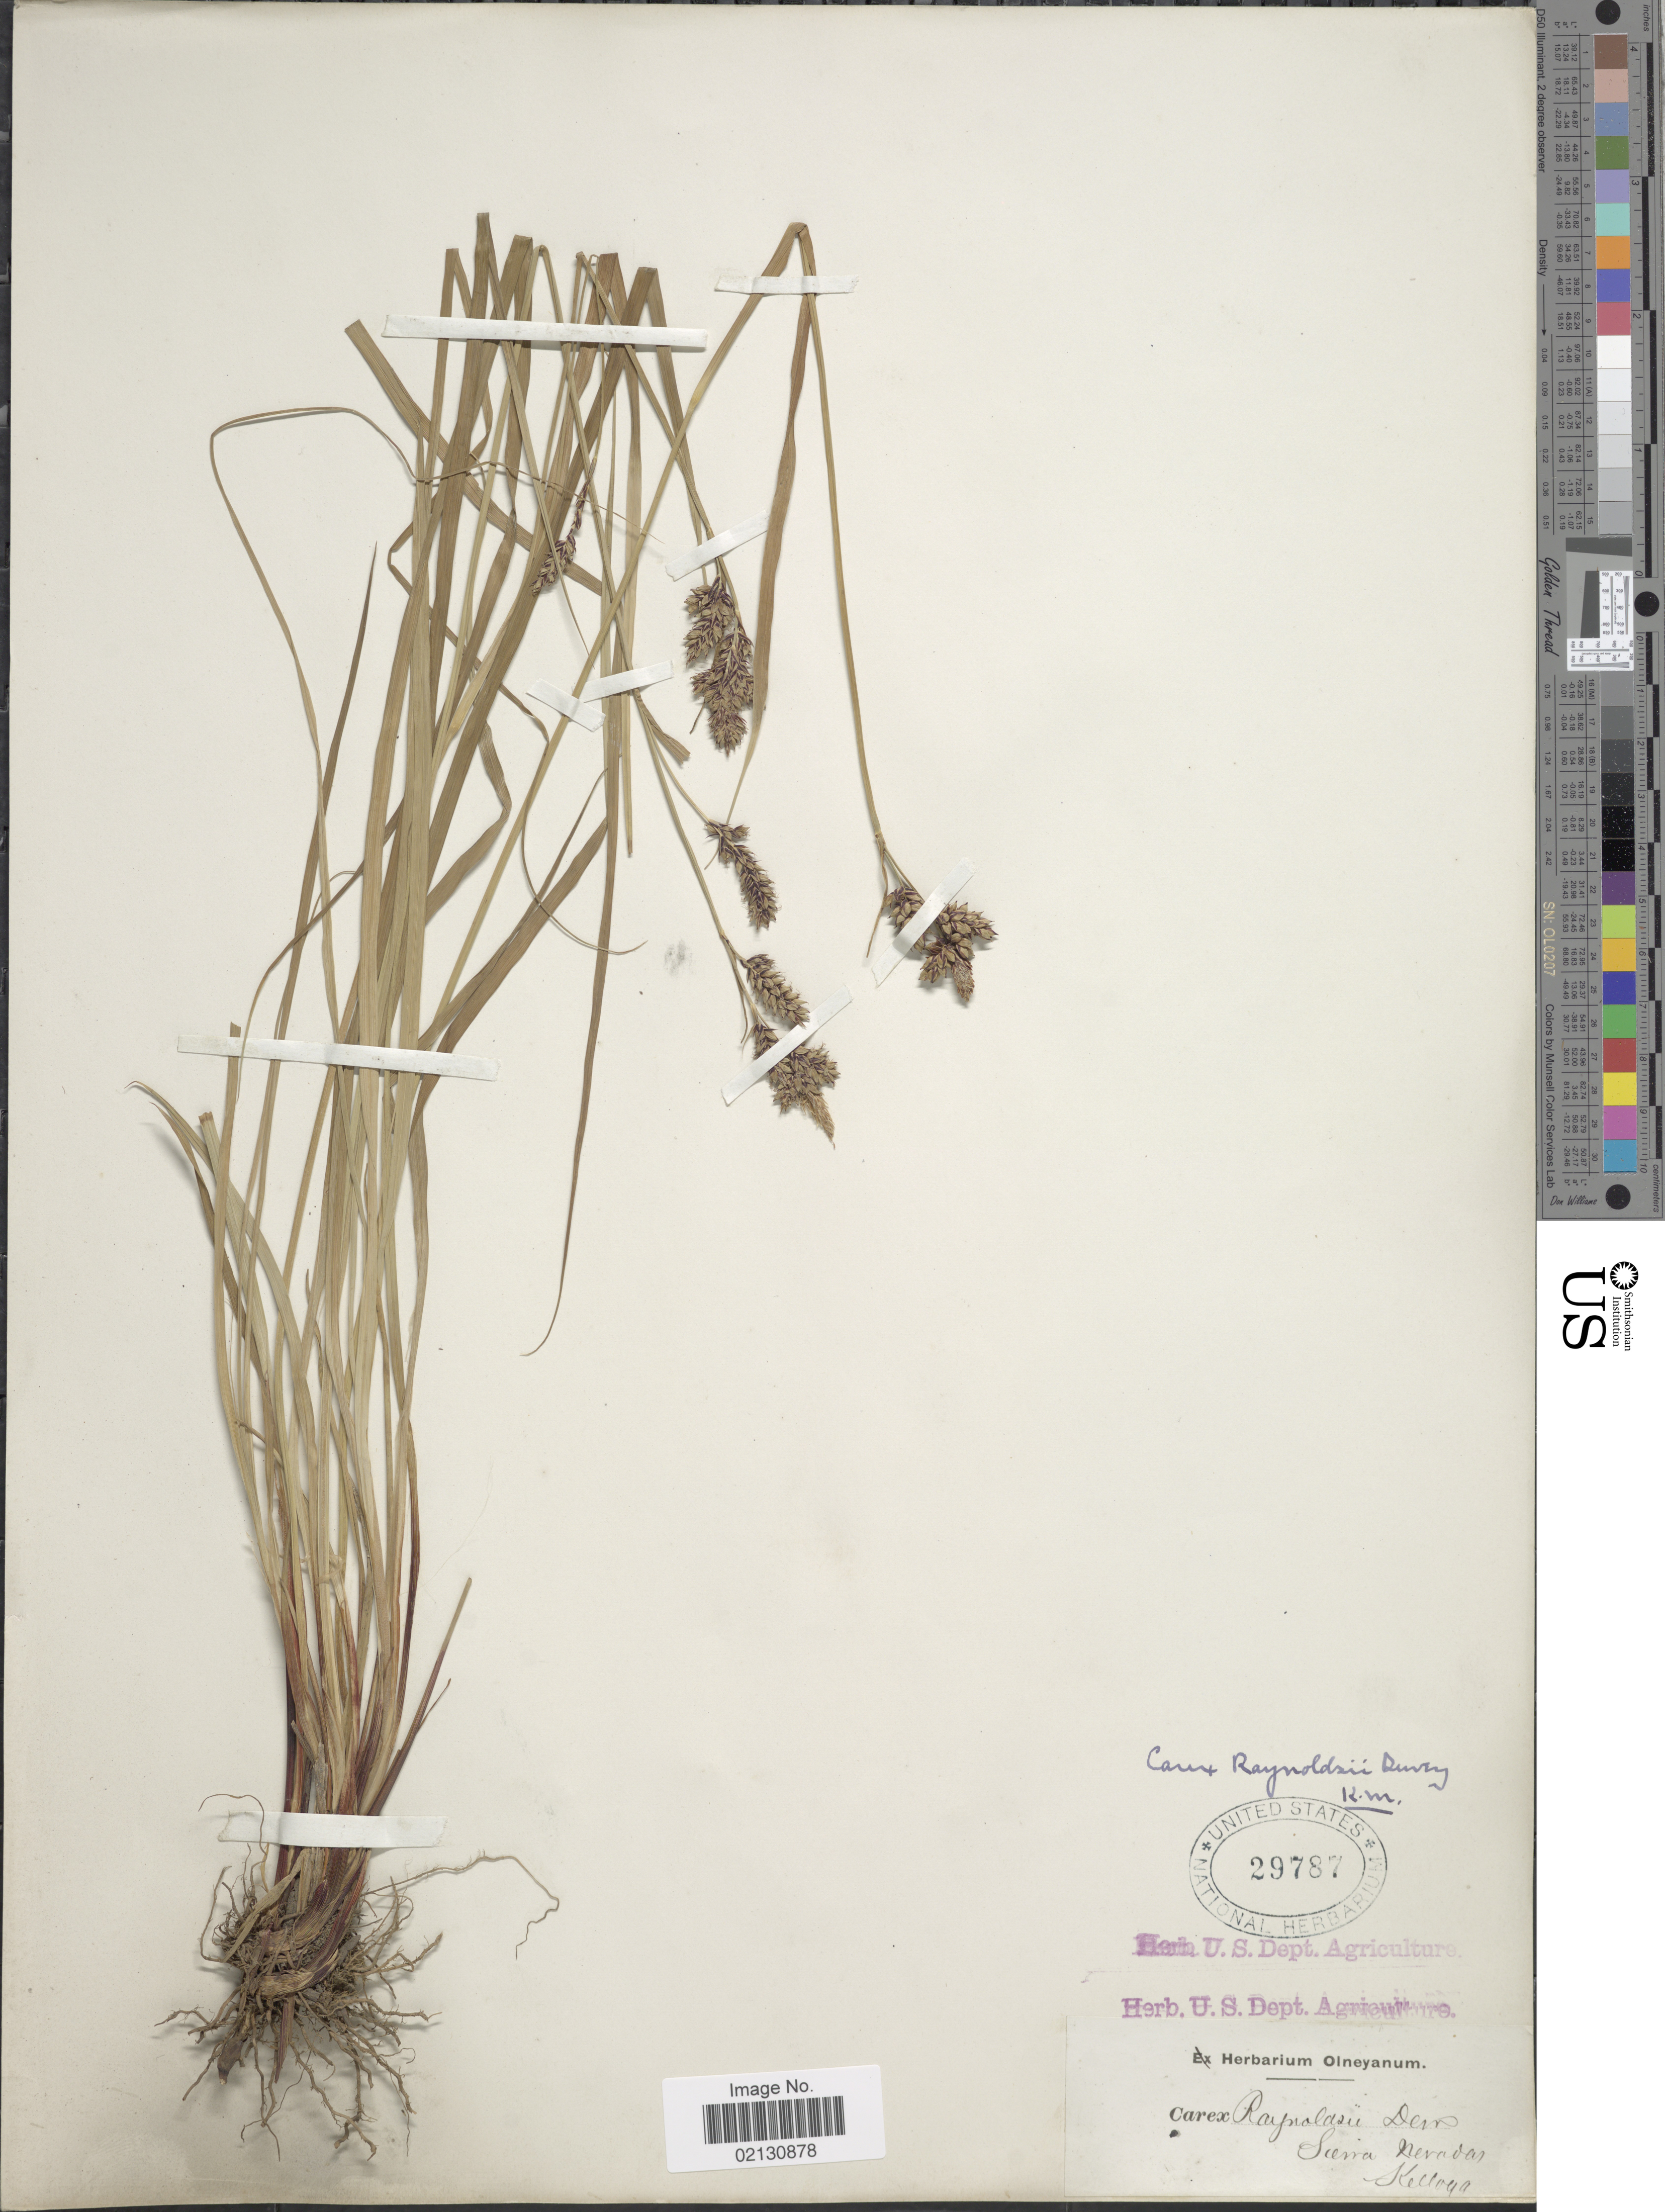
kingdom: Plantae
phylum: Tracheophyta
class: Liliopsida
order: Poales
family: Cyperaceae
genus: Carex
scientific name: Carex raynoldsii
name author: Dewey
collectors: -- Kellogg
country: United States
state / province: California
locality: Sierra Nevadas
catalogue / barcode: US 29787